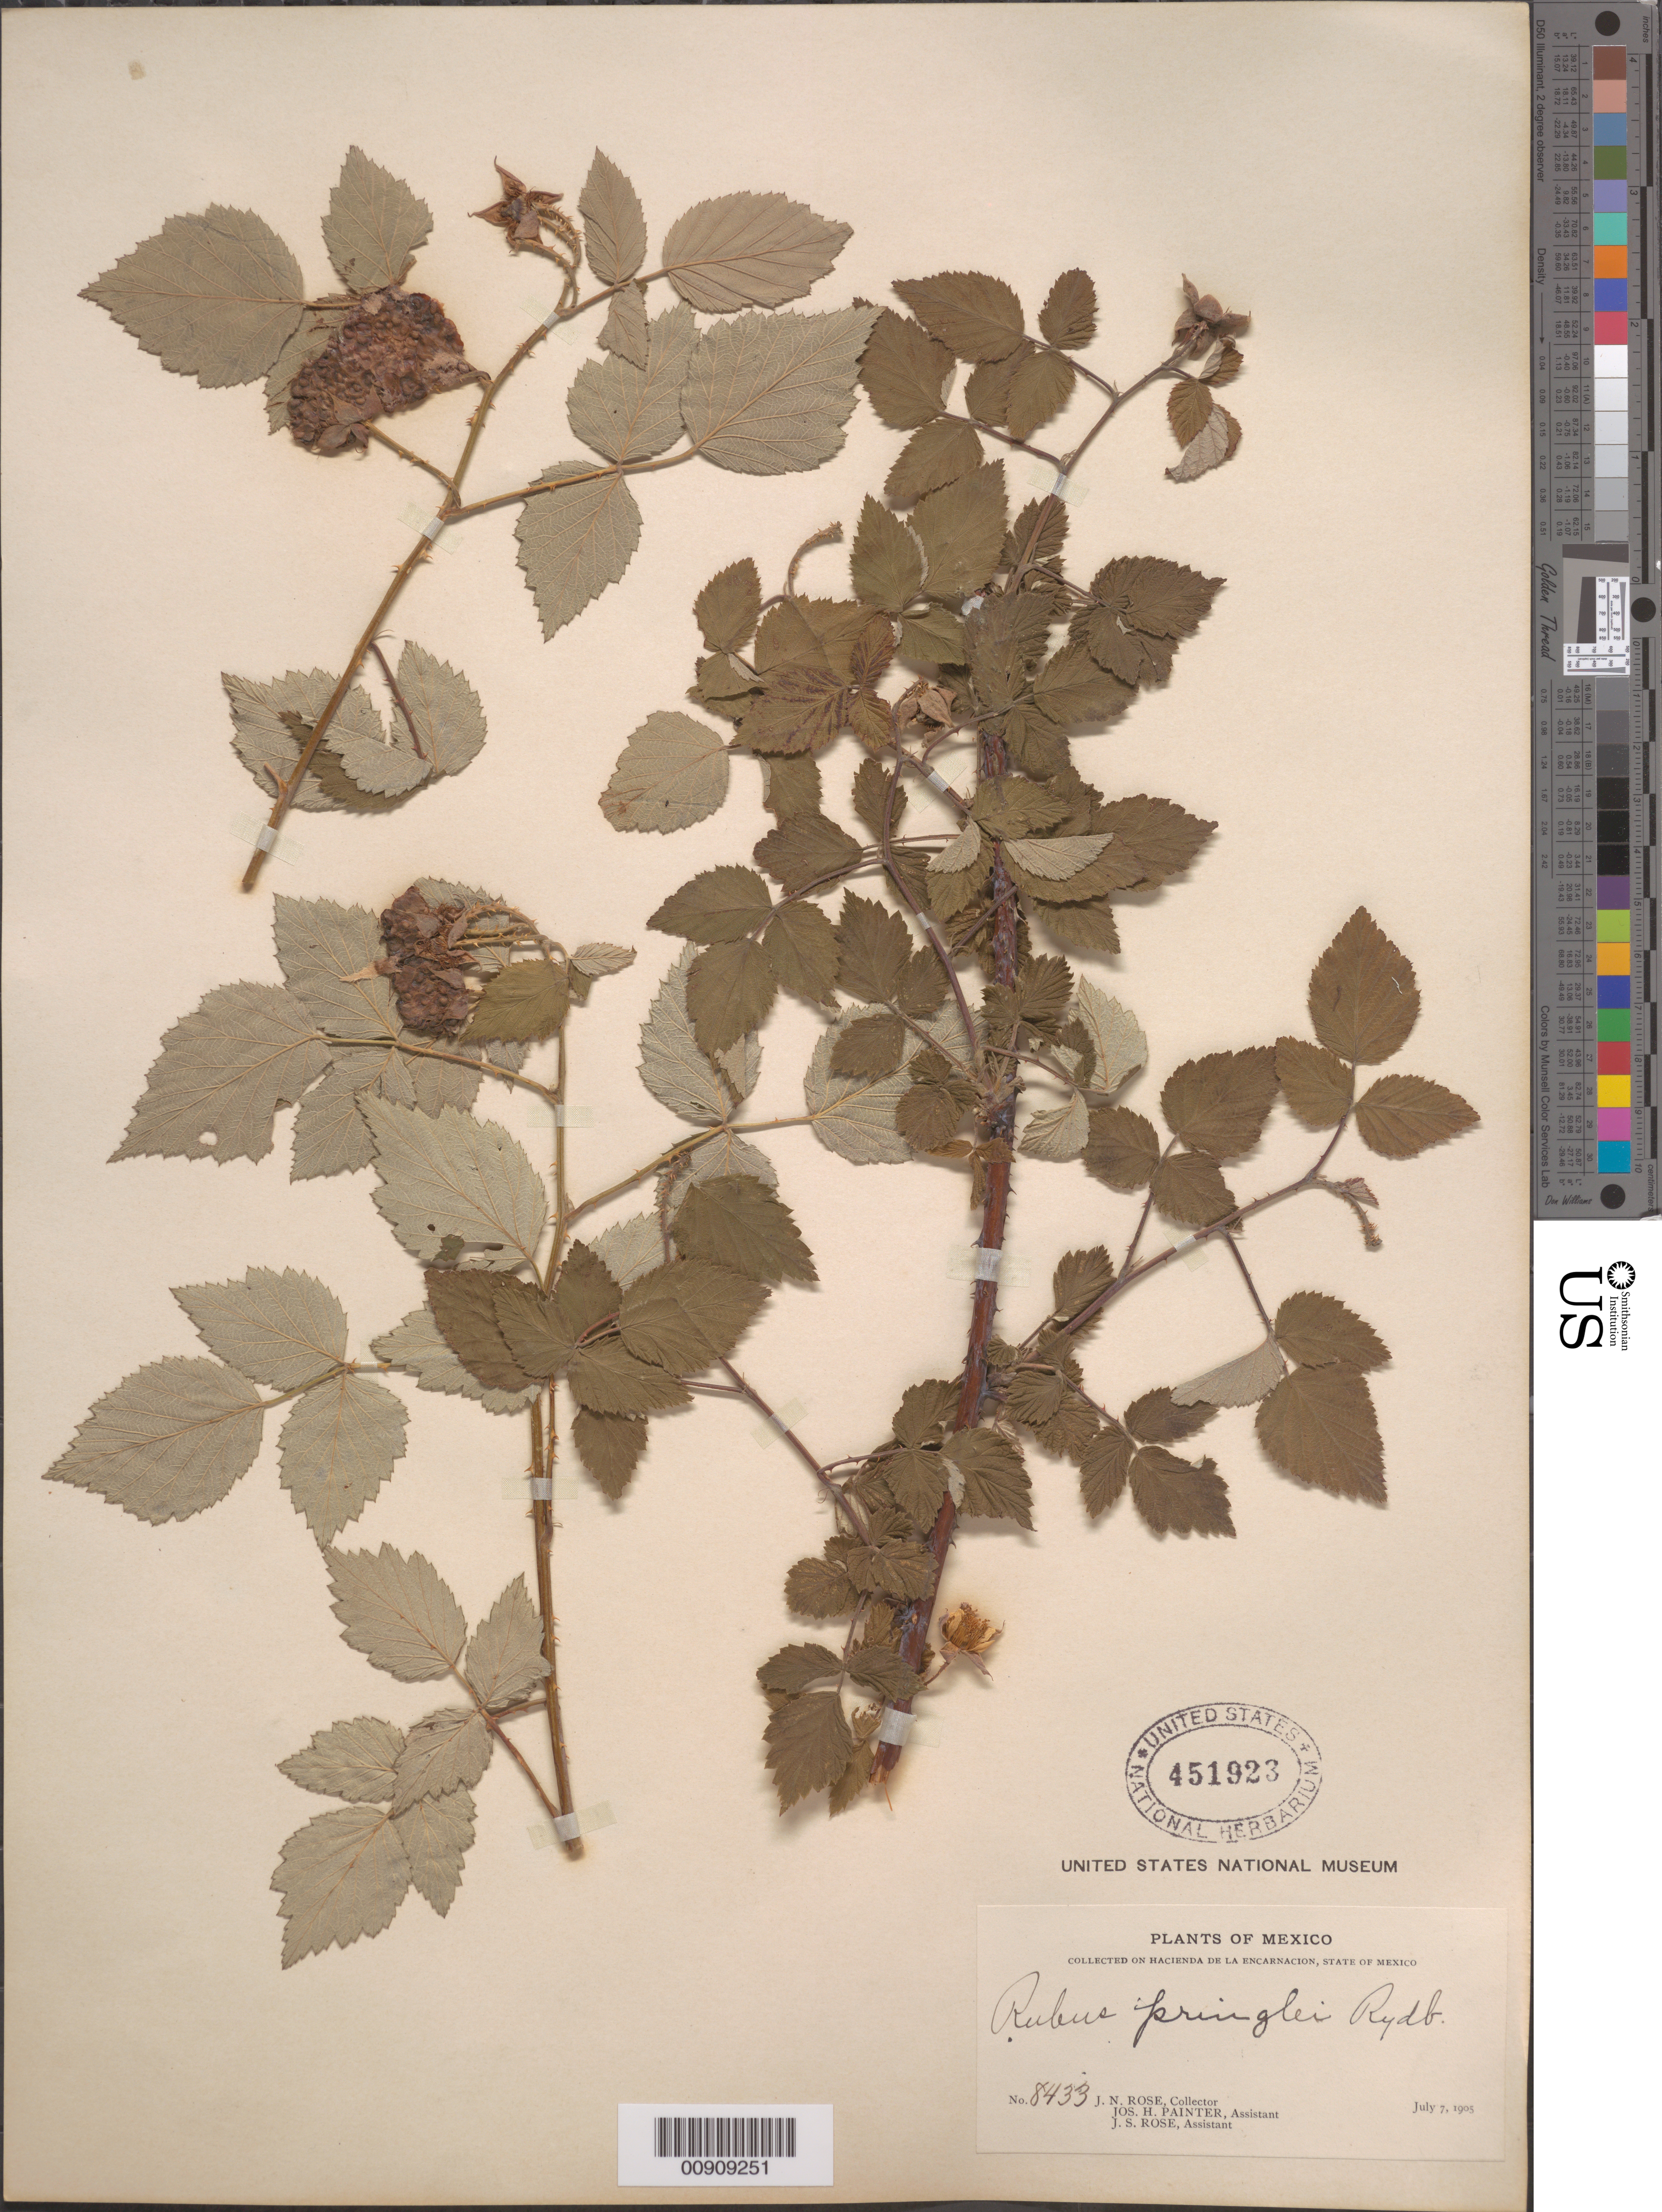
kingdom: Plantae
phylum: Tracheophyta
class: Magnoliopsida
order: Rosales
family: Rosaceae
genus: Rubus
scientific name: Rubus pringlei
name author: Rydb.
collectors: J. N. Rose, J. H. Painter & J. S. Rose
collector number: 8433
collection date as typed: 07 Jul 1905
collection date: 1905-07-07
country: Mexico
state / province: México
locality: Hacienda de la Encarnación, State of Mexico.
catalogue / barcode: US 451923